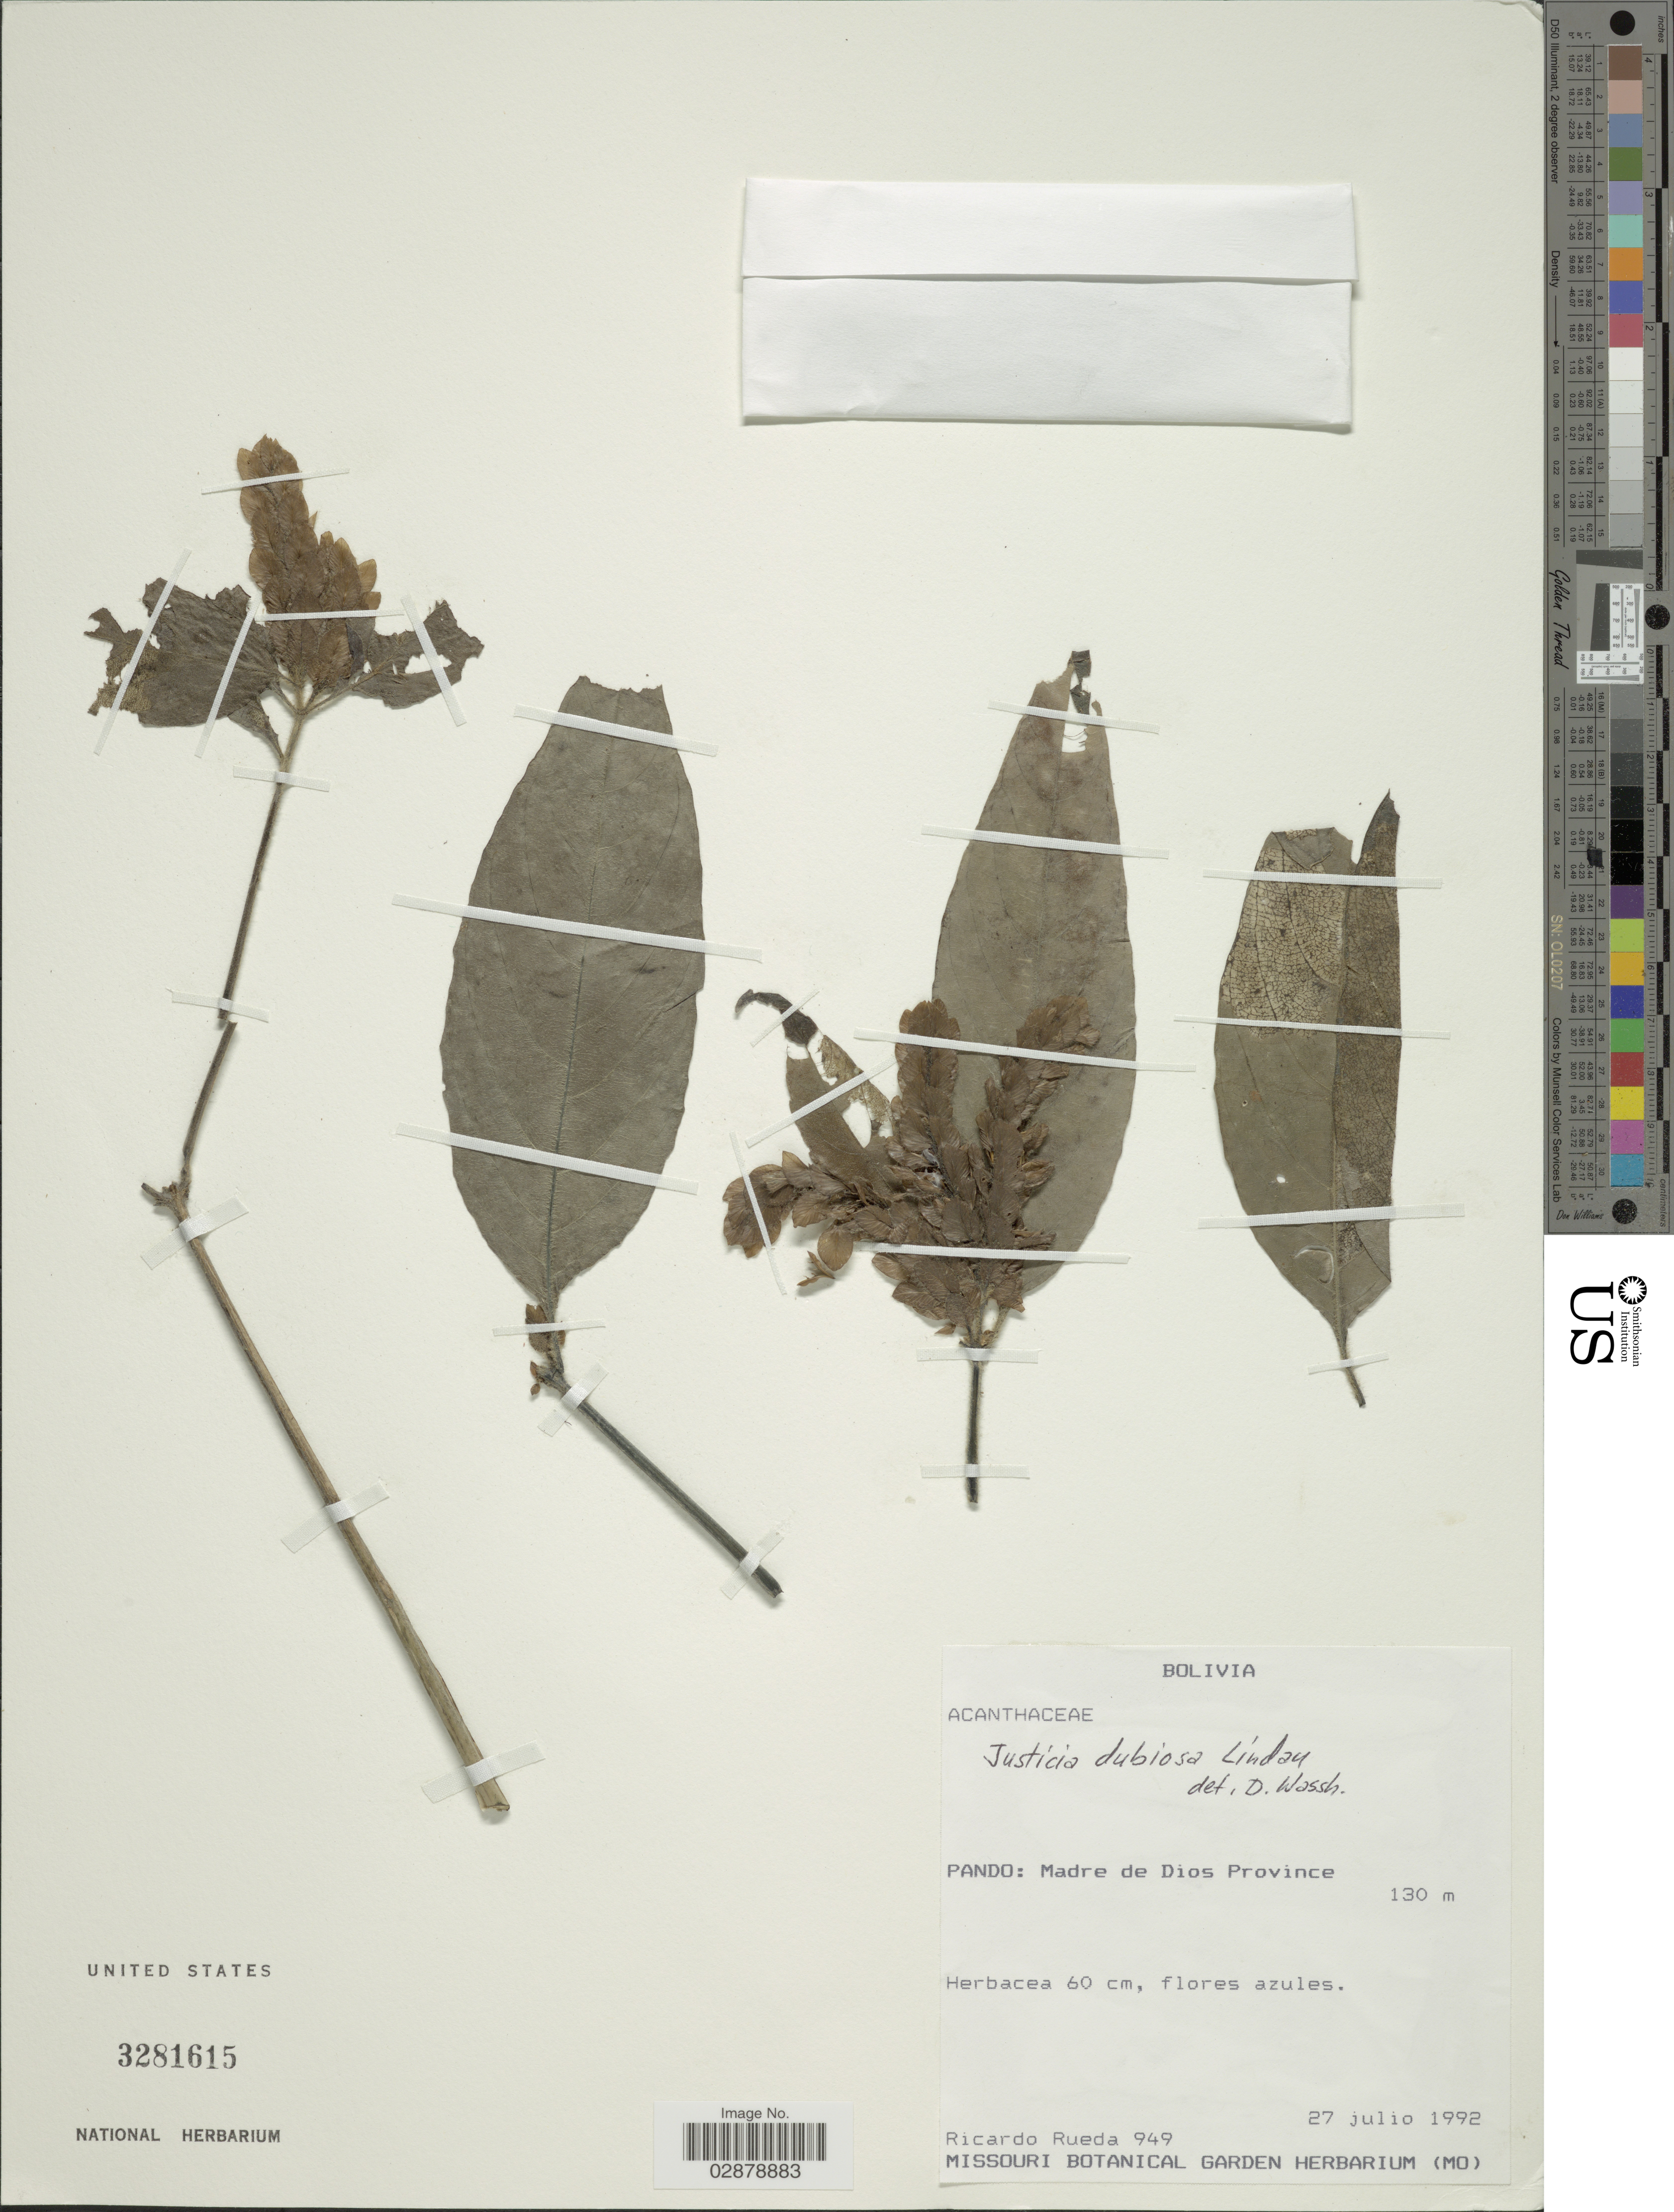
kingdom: Plantae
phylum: Tracheophyta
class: Magnoliopsida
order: Lamiales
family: Acanthaceae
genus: Justicia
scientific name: Justicia dubiosa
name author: Lindau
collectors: R. Rueda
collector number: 949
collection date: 1992-07-27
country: Bolivia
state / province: Pando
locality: Madre de Dios Province.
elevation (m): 130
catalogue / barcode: US 3281615